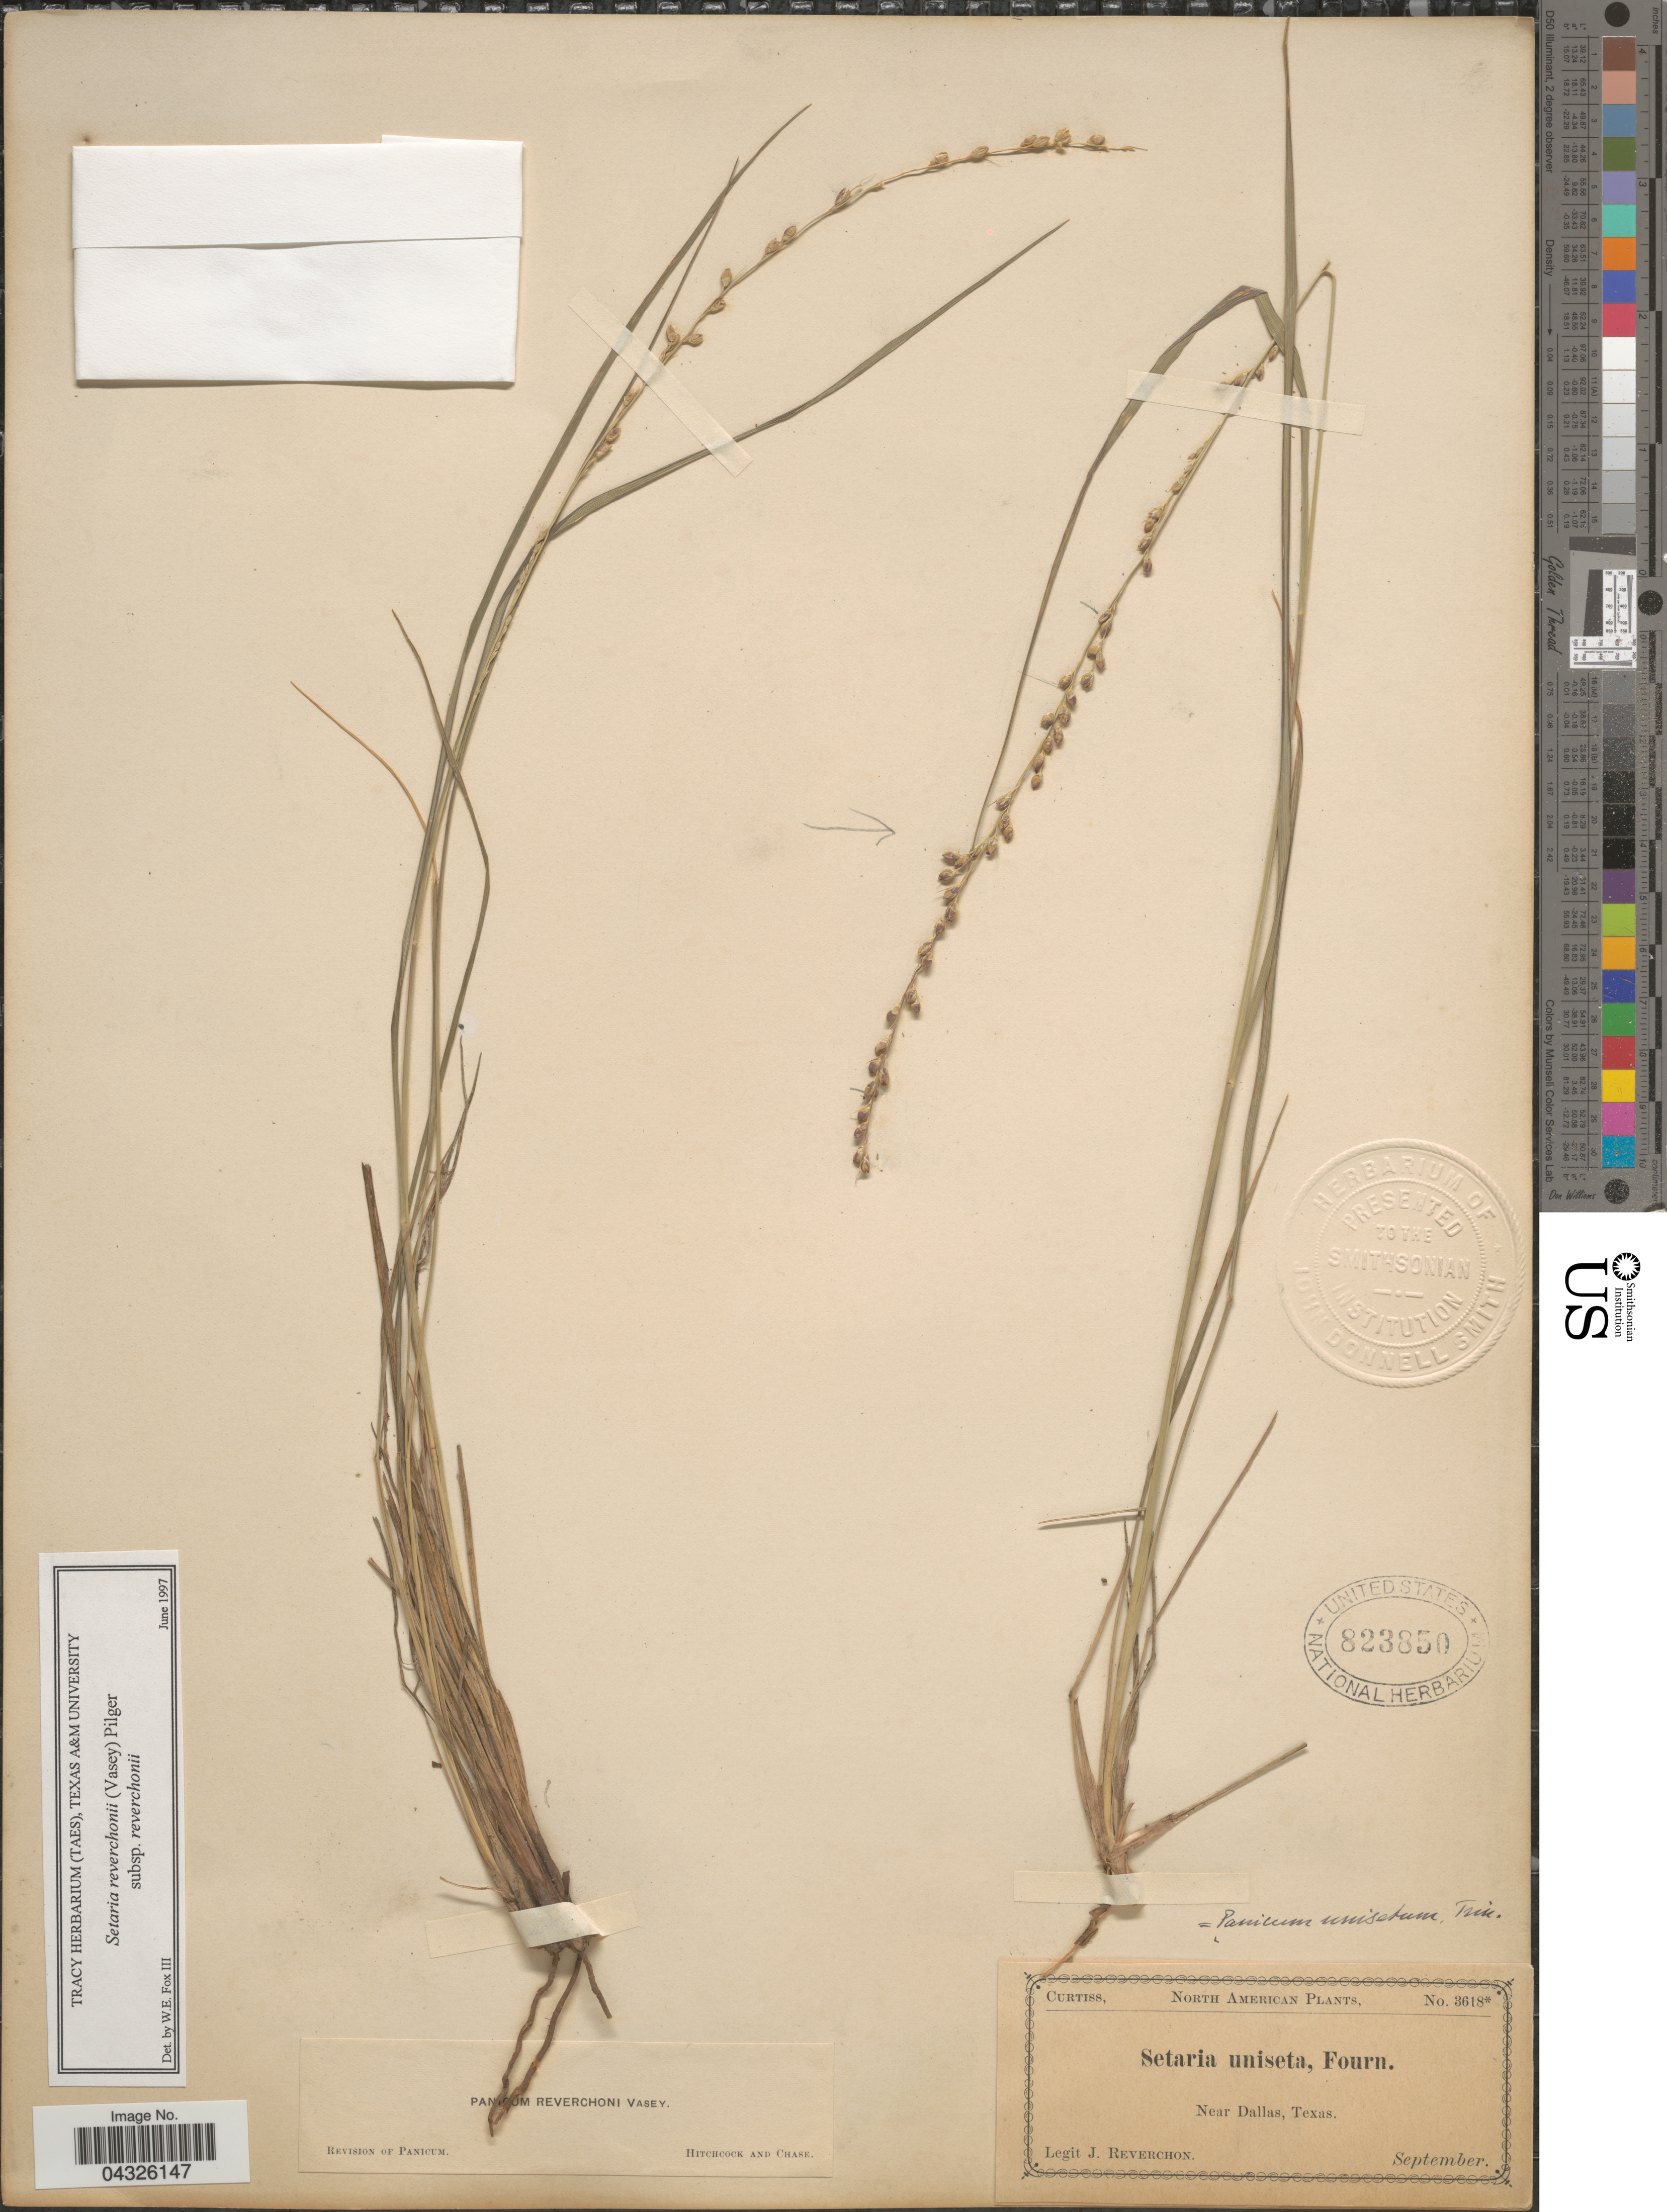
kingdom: Plantae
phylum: Tracheophyta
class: Liliopsida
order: Poales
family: Poaceae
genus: Panicum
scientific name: Panicum reverchoni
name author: Vasey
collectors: J. Reverchon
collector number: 3618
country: United States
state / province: Texas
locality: Near Dallas.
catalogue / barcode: US 823850